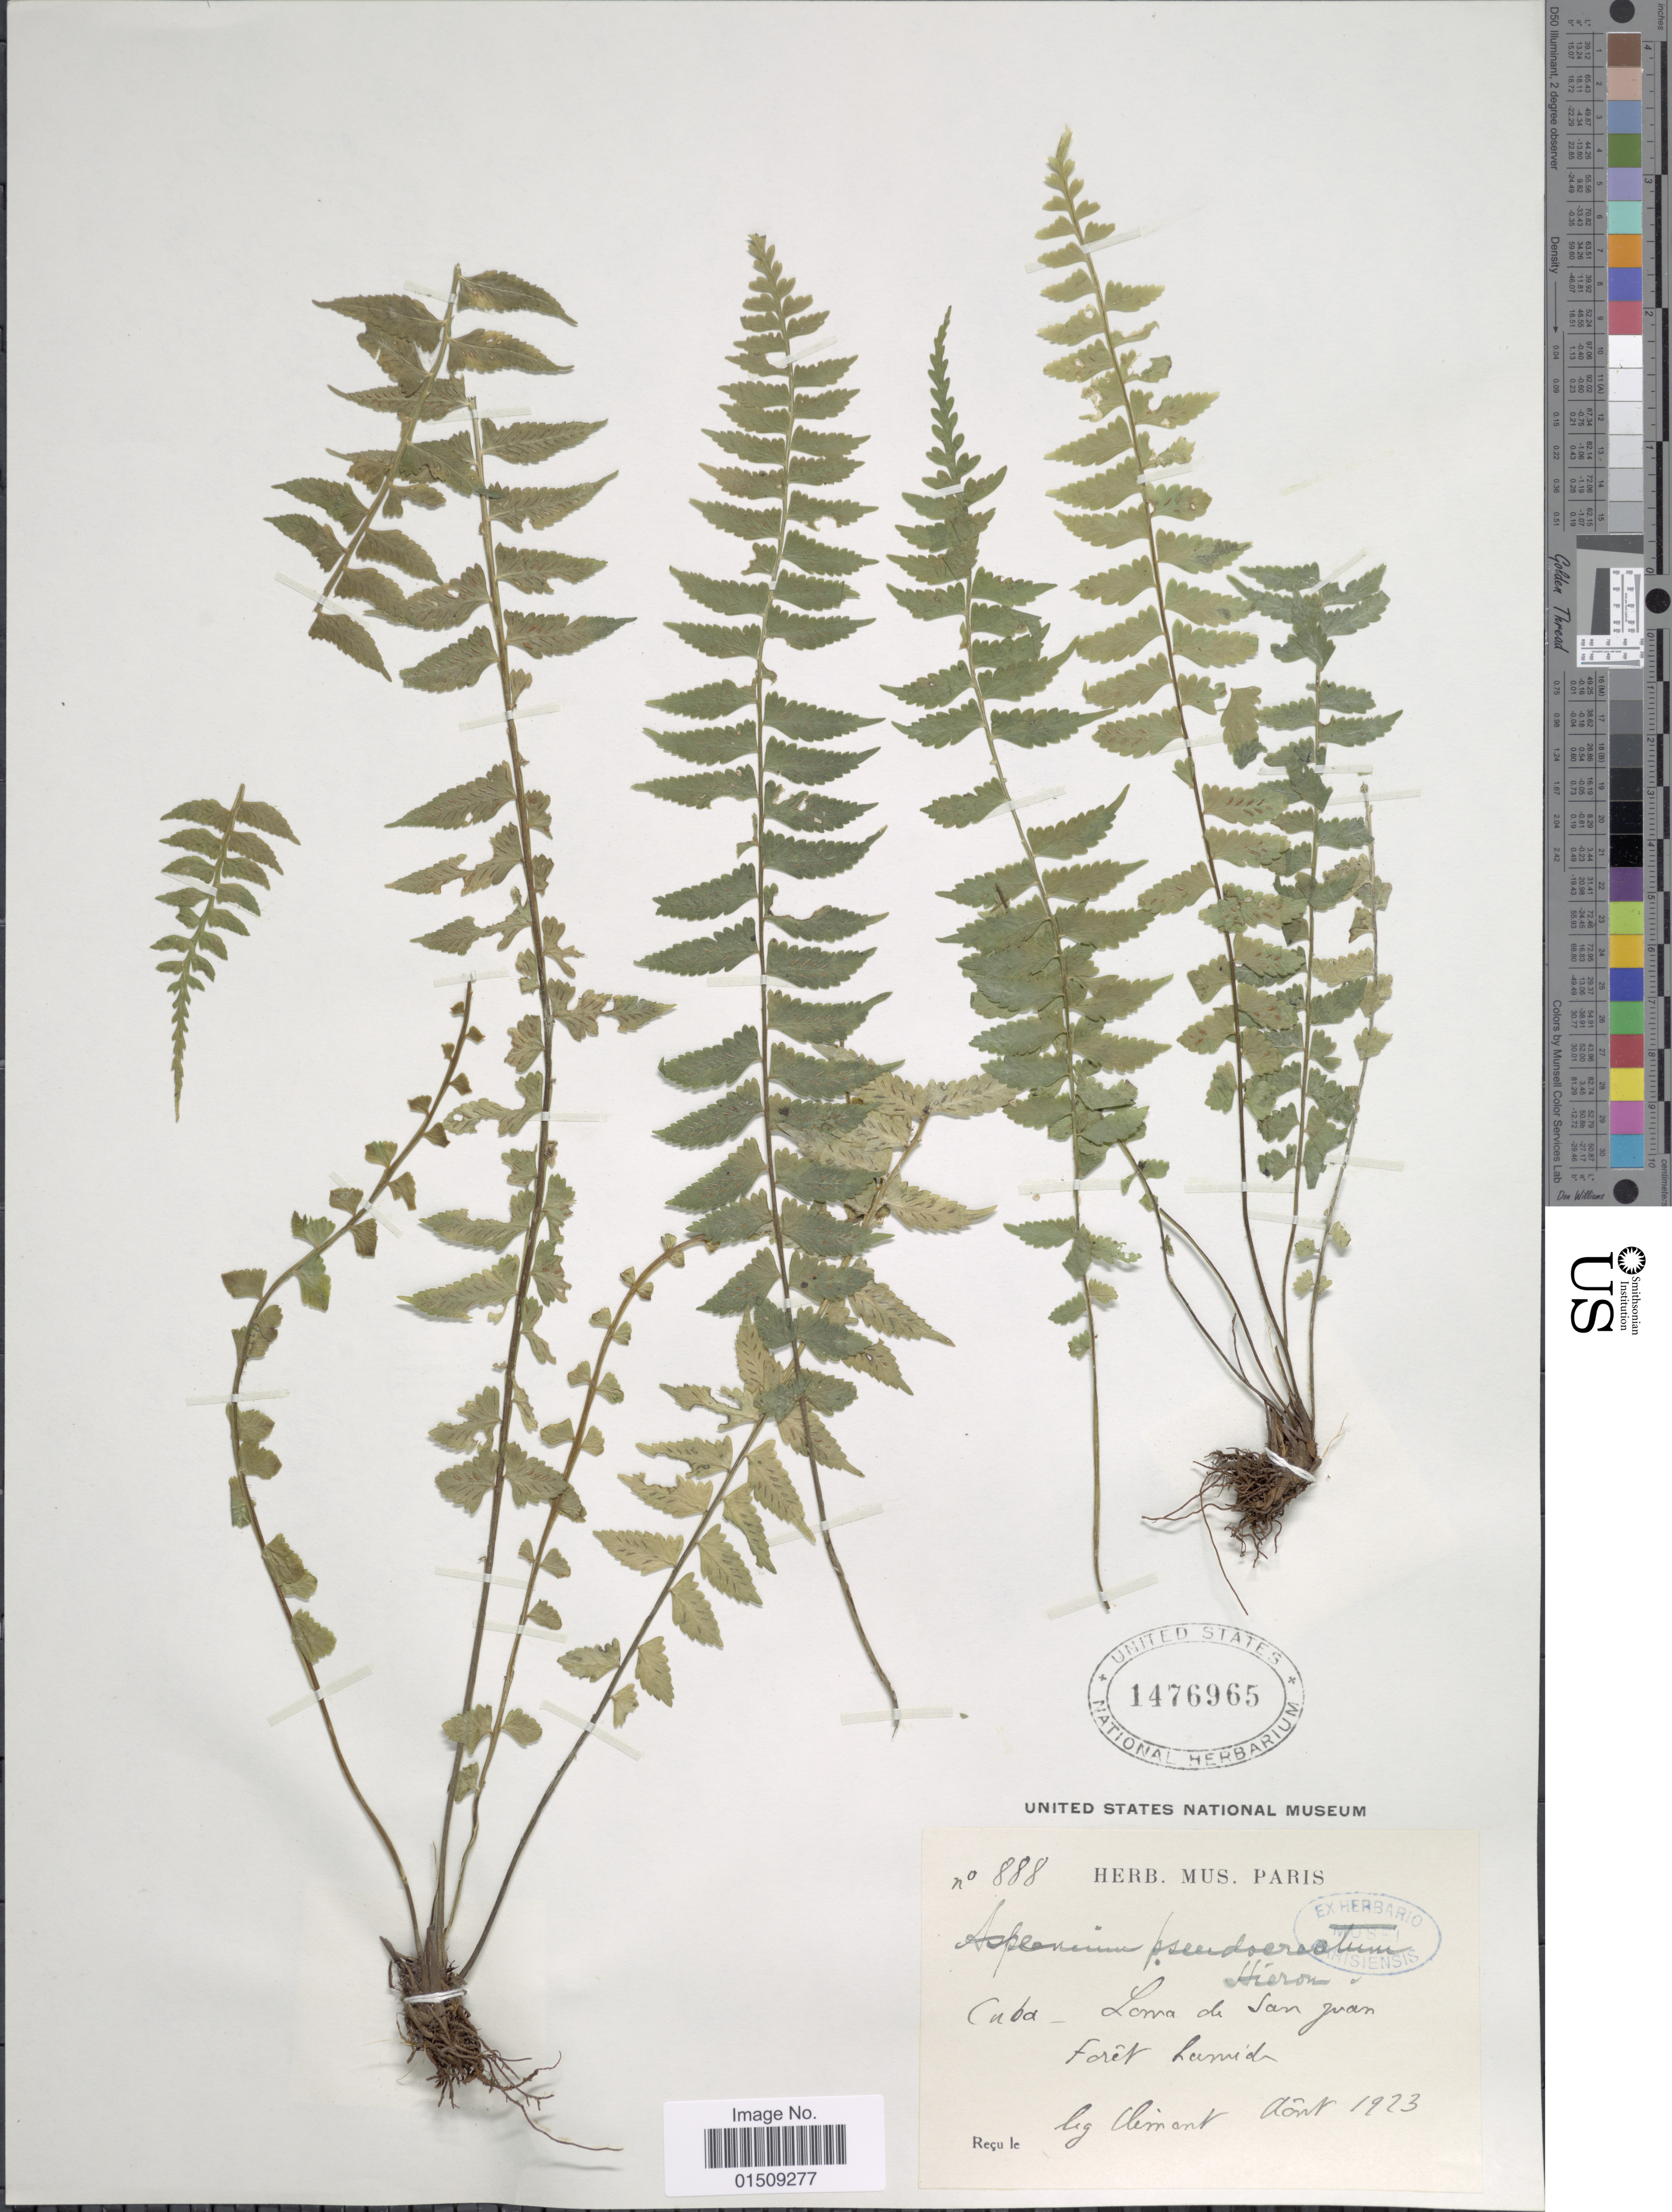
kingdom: Plantae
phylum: Tracheophyta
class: Polypodiopsida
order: Polypodiales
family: Aspleniaceae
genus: Asplenium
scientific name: Asplenium pteropus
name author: Kaulf.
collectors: -. Clement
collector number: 888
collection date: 1923-08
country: Cuba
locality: Loma de San Juan, Foret humid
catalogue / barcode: US 1476965